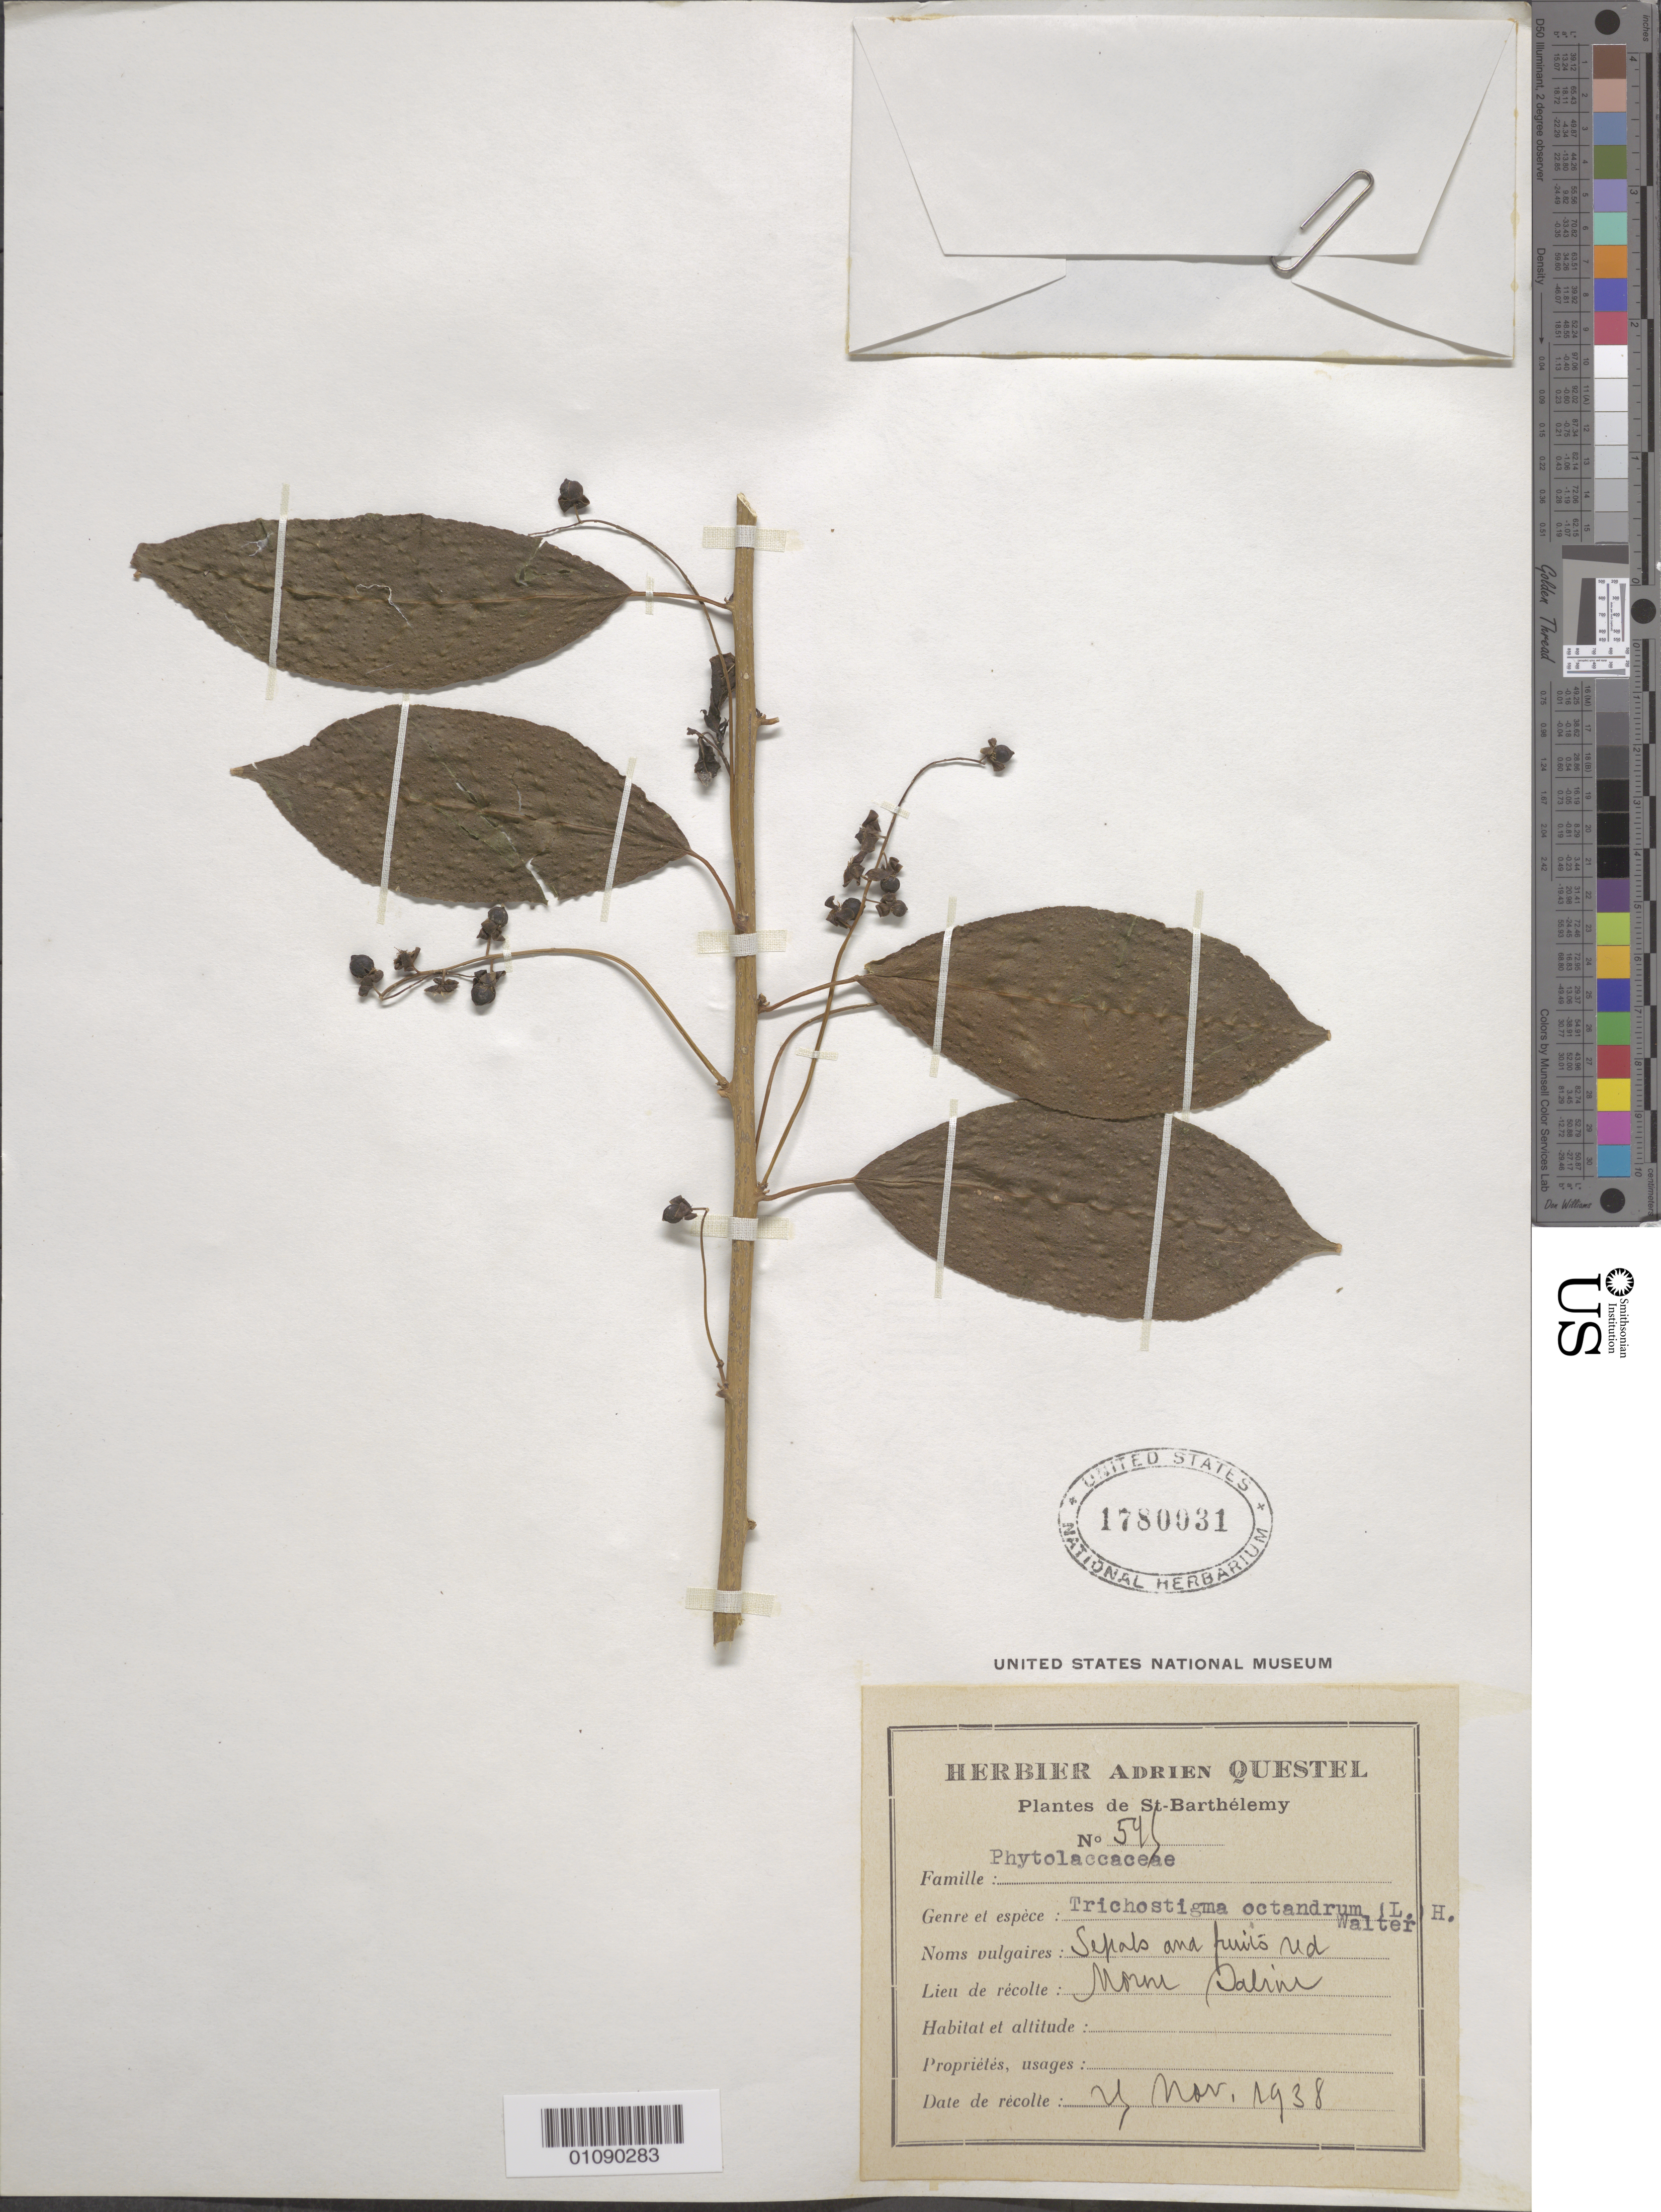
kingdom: Plantae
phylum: Tracheophyta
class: Magnoliopsida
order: Caryophyllales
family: Phytolaccaceae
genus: Trichostigma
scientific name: Trichostigma octandrum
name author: (L.) H. Walter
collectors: A. Questel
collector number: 541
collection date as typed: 25 Nov 1938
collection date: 1938-11-25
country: Saint Barthélemy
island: St. Barthélemy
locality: Morne Saline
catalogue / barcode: US 1780031